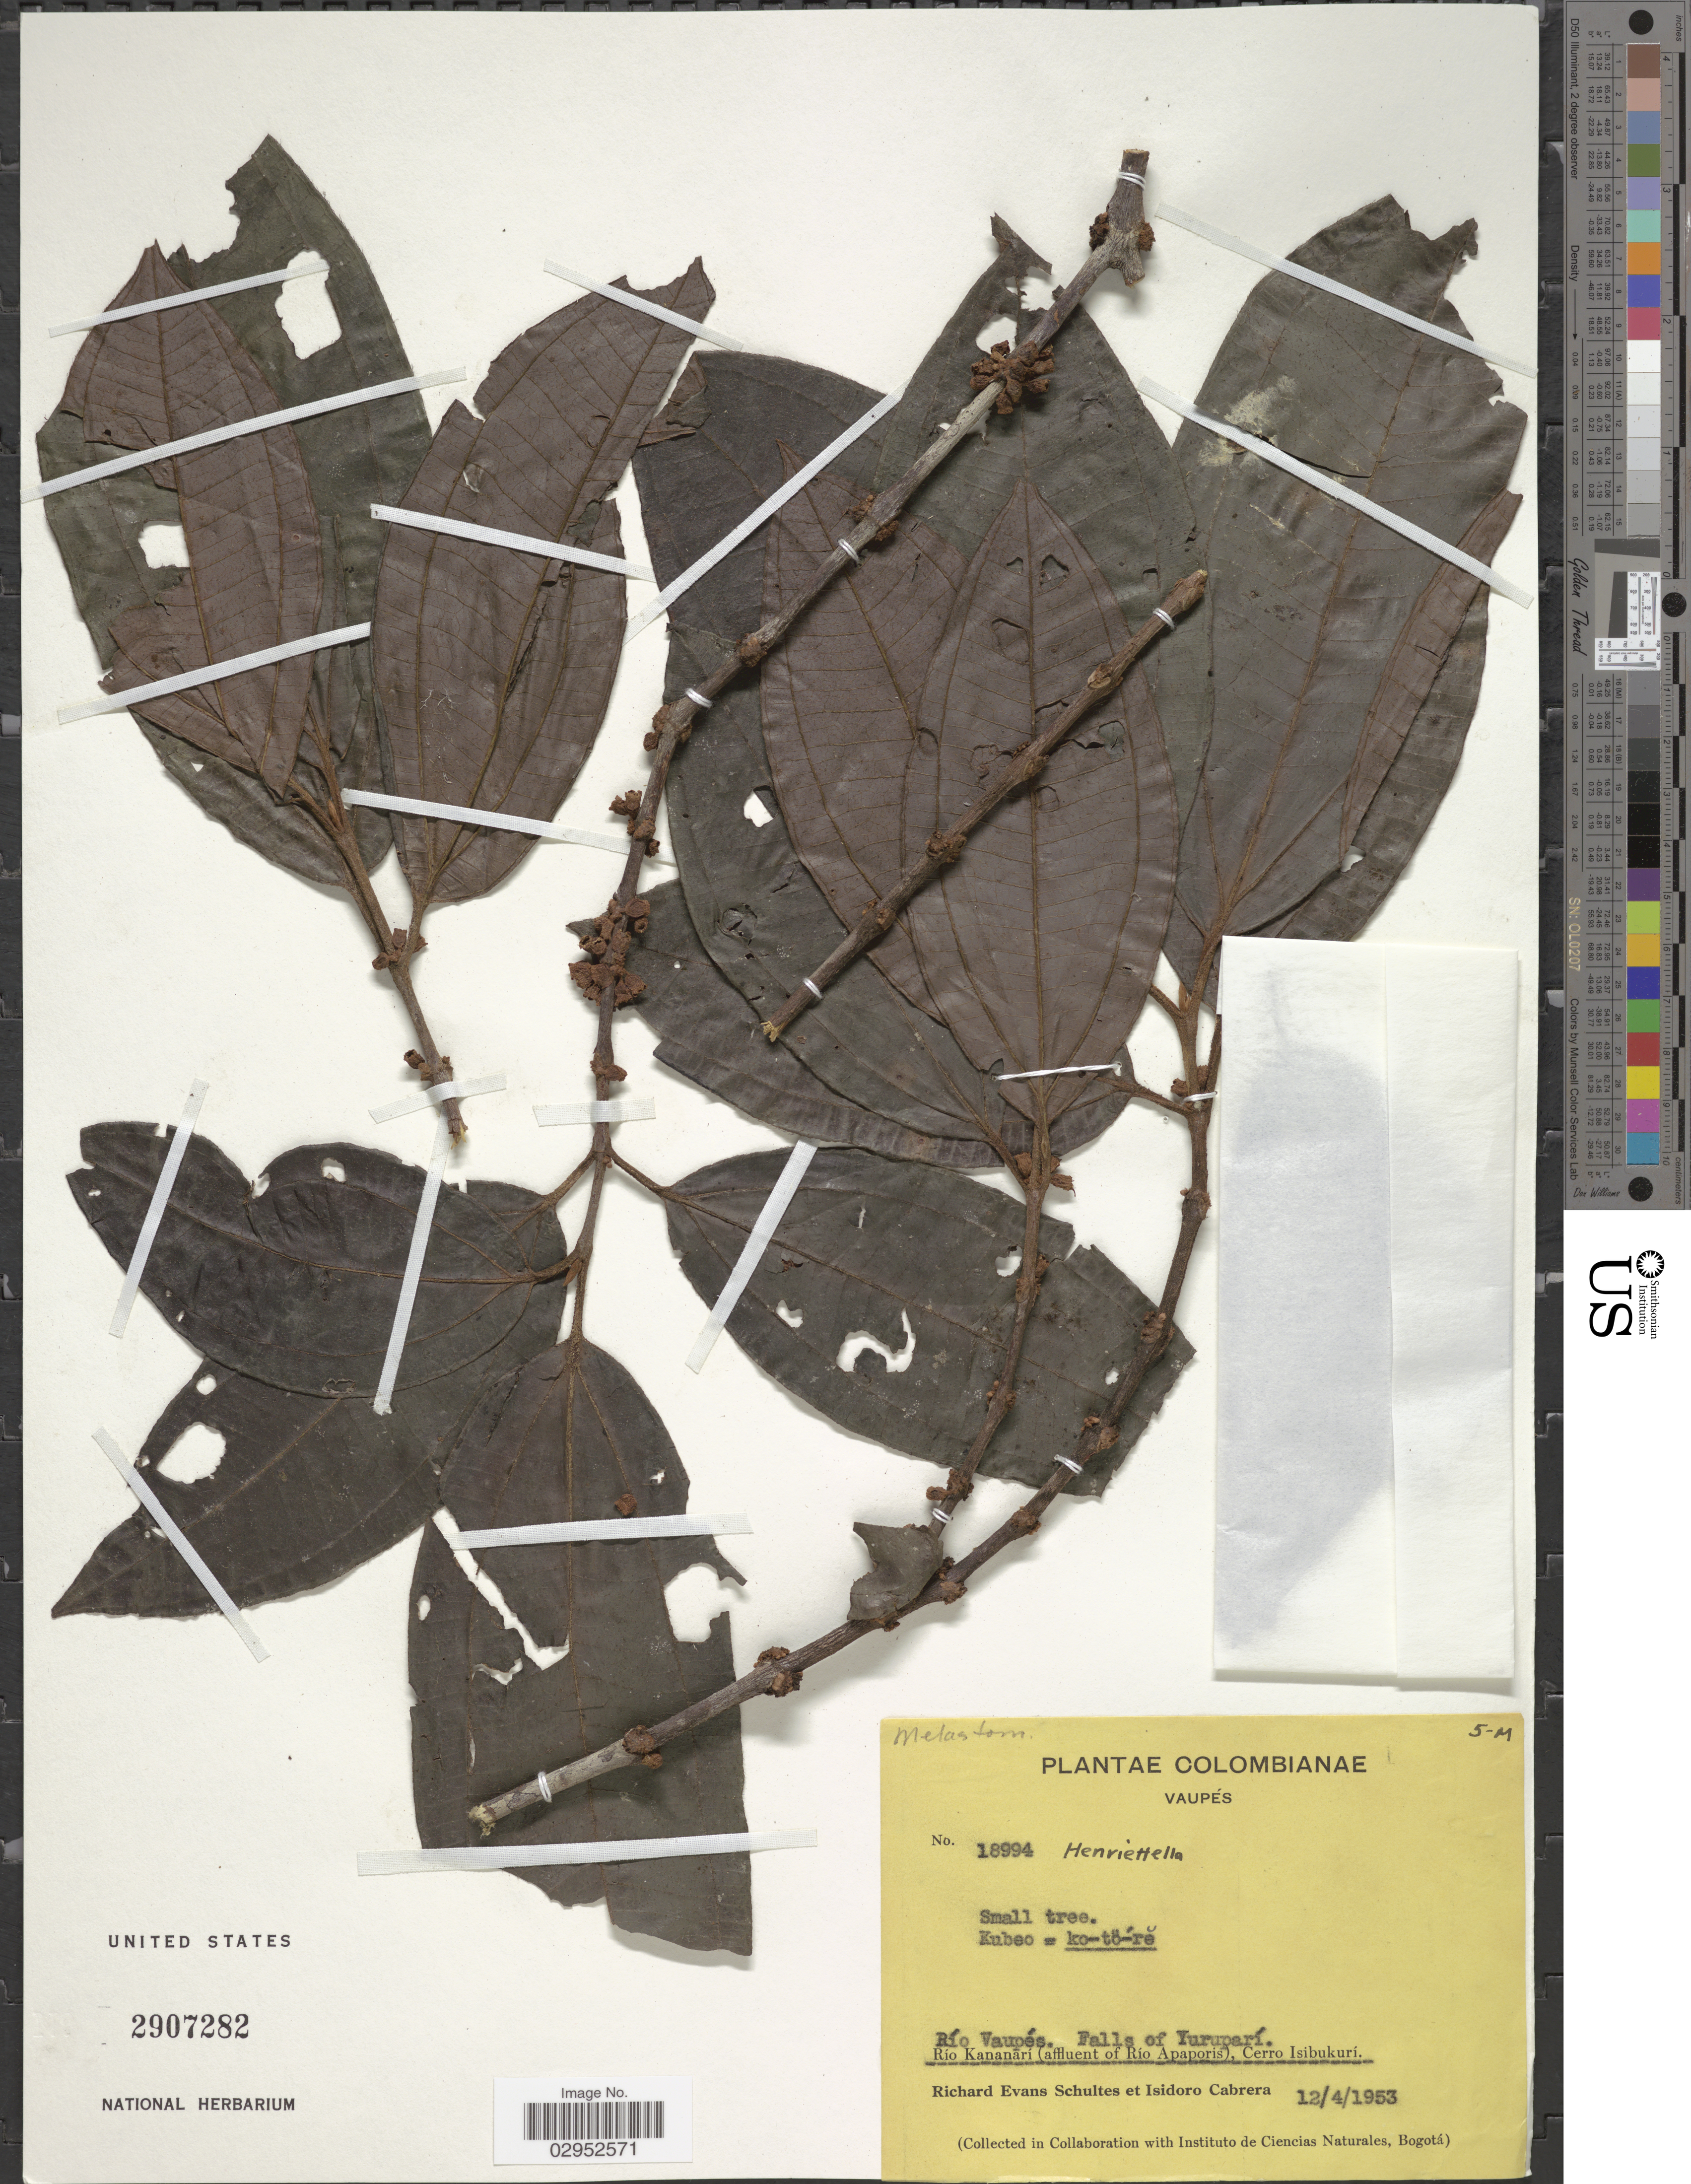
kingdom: Plantae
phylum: Tracheophyta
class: Magnoliopsida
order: Myrtales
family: Melastomataceae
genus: Henriettea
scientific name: Henriettea sp.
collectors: R. E. Schultes & I. Cabrera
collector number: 18994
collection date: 1953-04-12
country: Colombia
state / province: Vaupés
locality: Río Vaupés. Falls of Yuruparí, Rio Kananãri (affluent of Rio Apaporis), Cerro Isibukuri.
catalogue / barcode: US 2907282